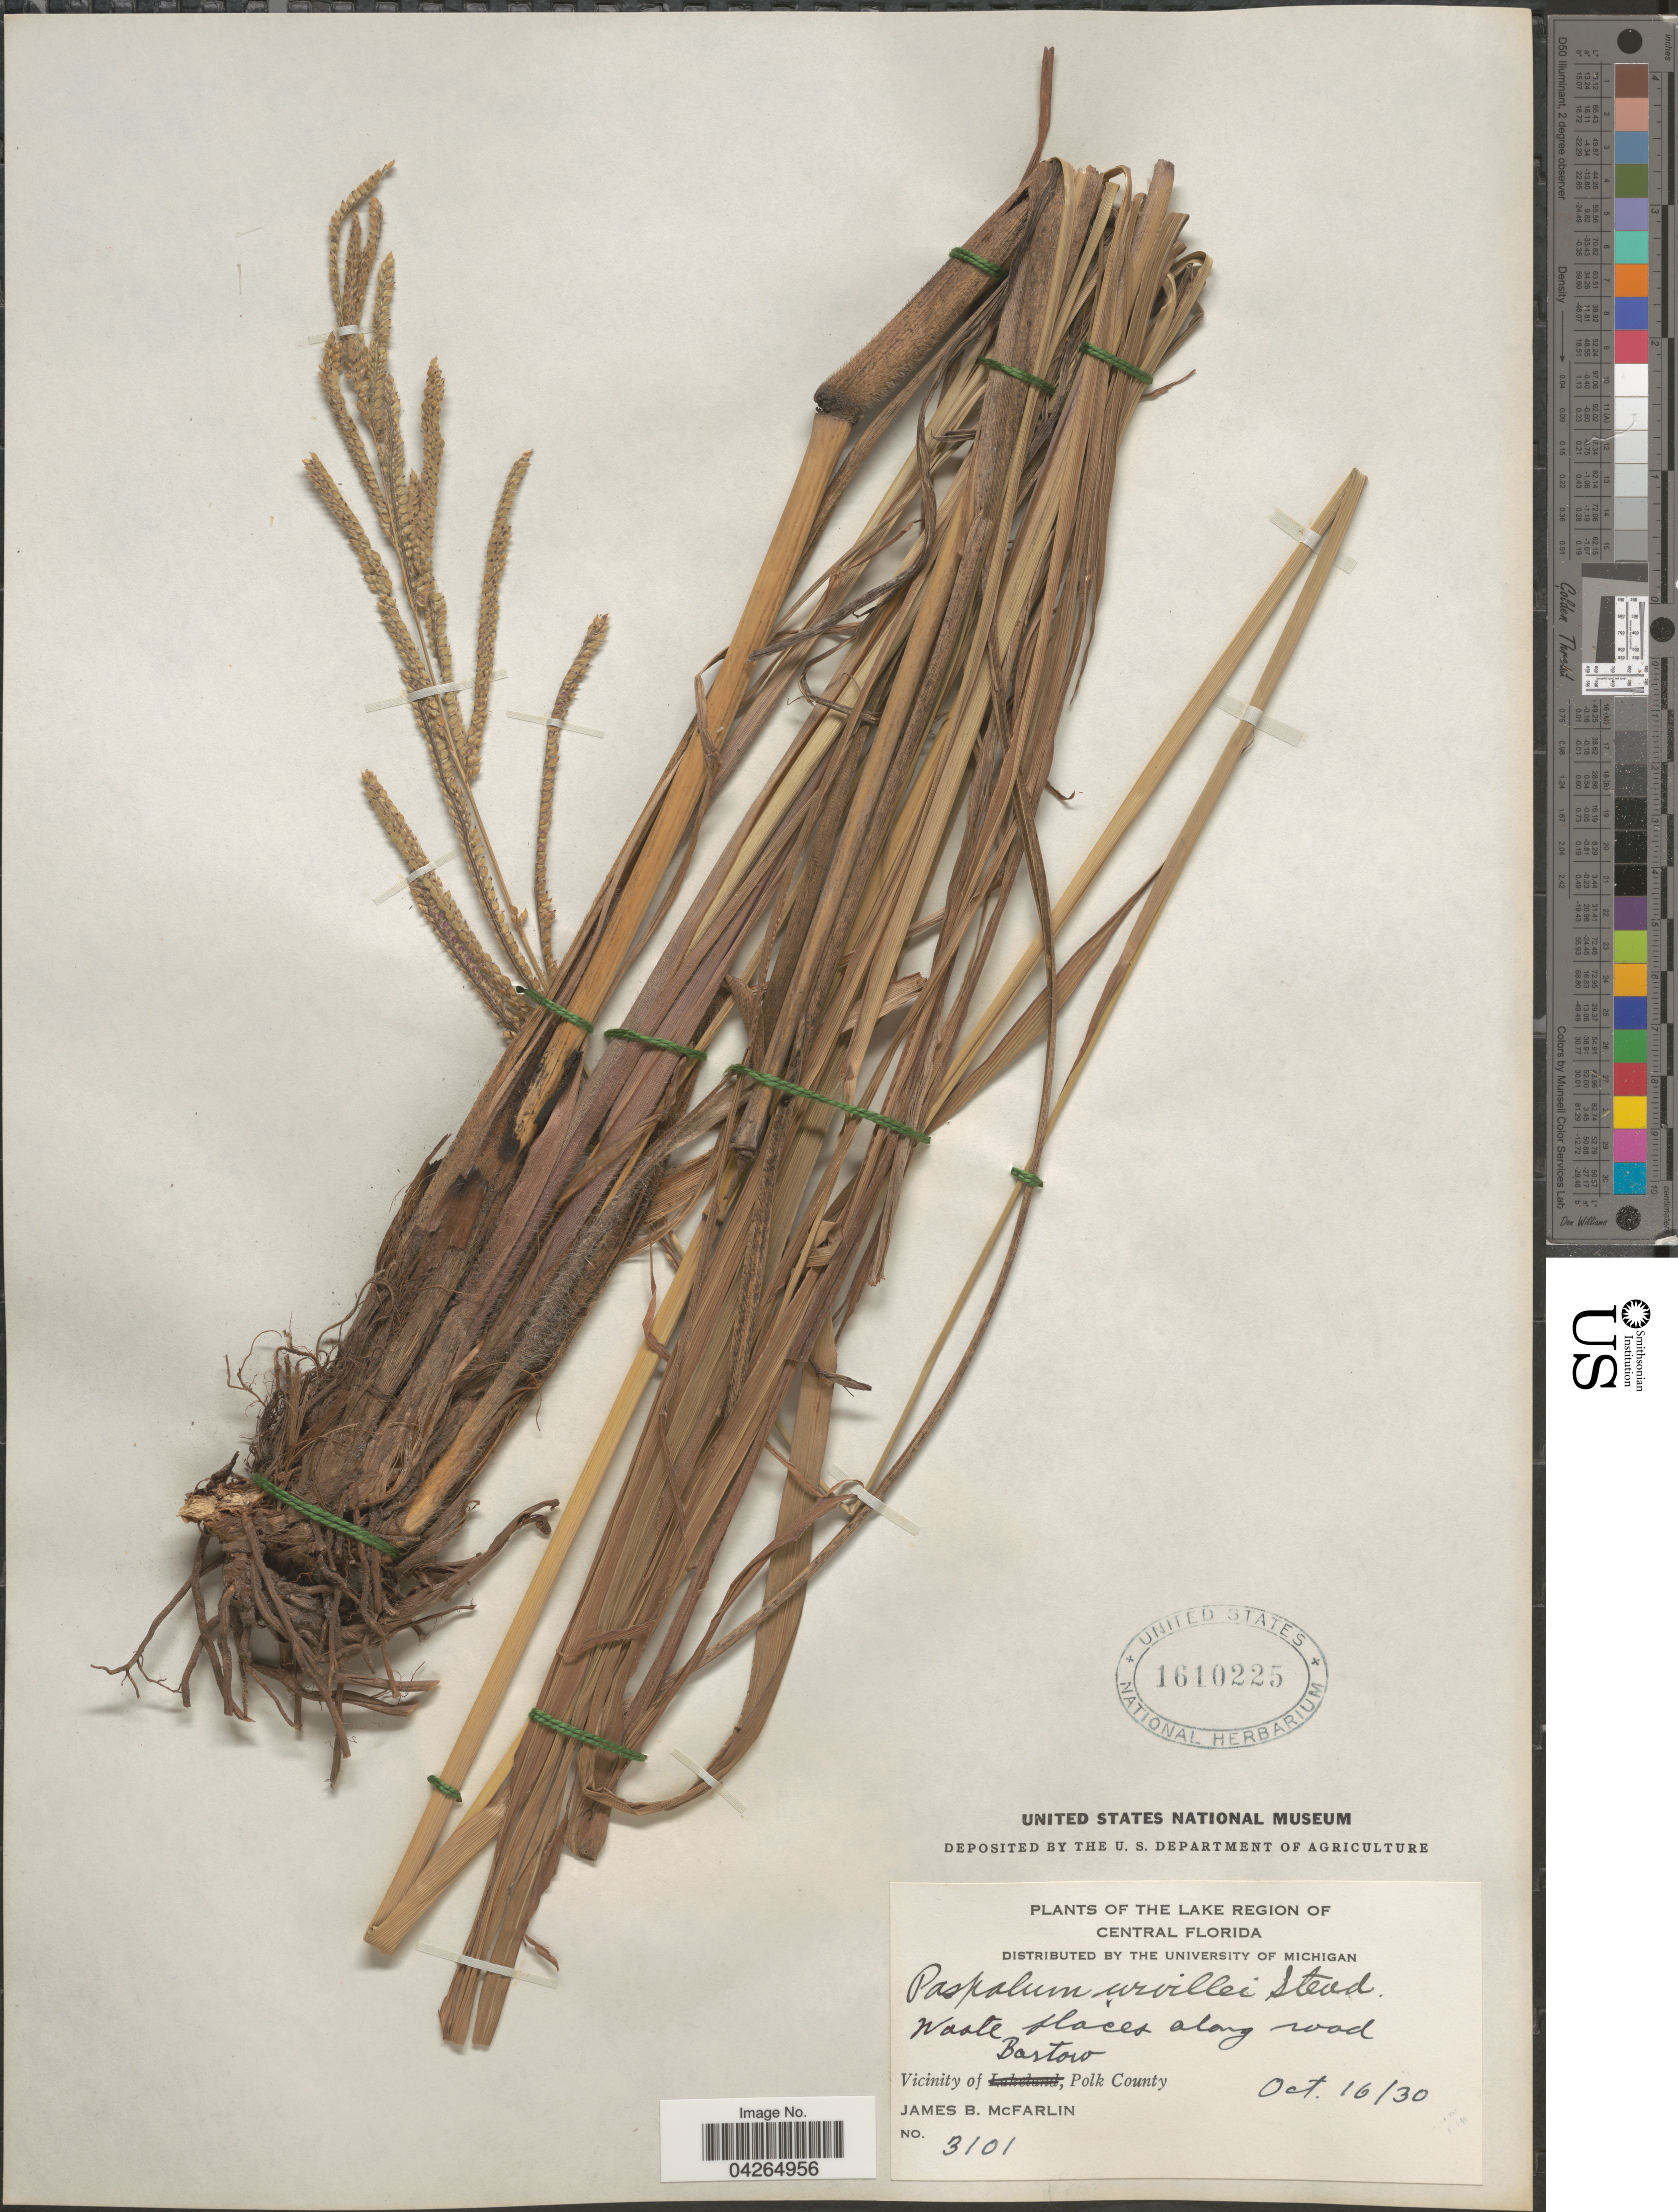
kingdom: Plantae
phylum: Tracheophyta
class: Liliopsida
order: Poales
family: Poaceae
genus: Paspalum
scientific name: Paspalum urvillei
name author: Steud.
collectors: J. McFarlin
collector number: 3101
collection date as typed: Transcribed d/m/y: 16/10/30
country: United States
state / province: Florida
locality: Lake Region of Central Florida. Vicinity of Bastoro, Pol County.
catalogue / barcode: US 1610225